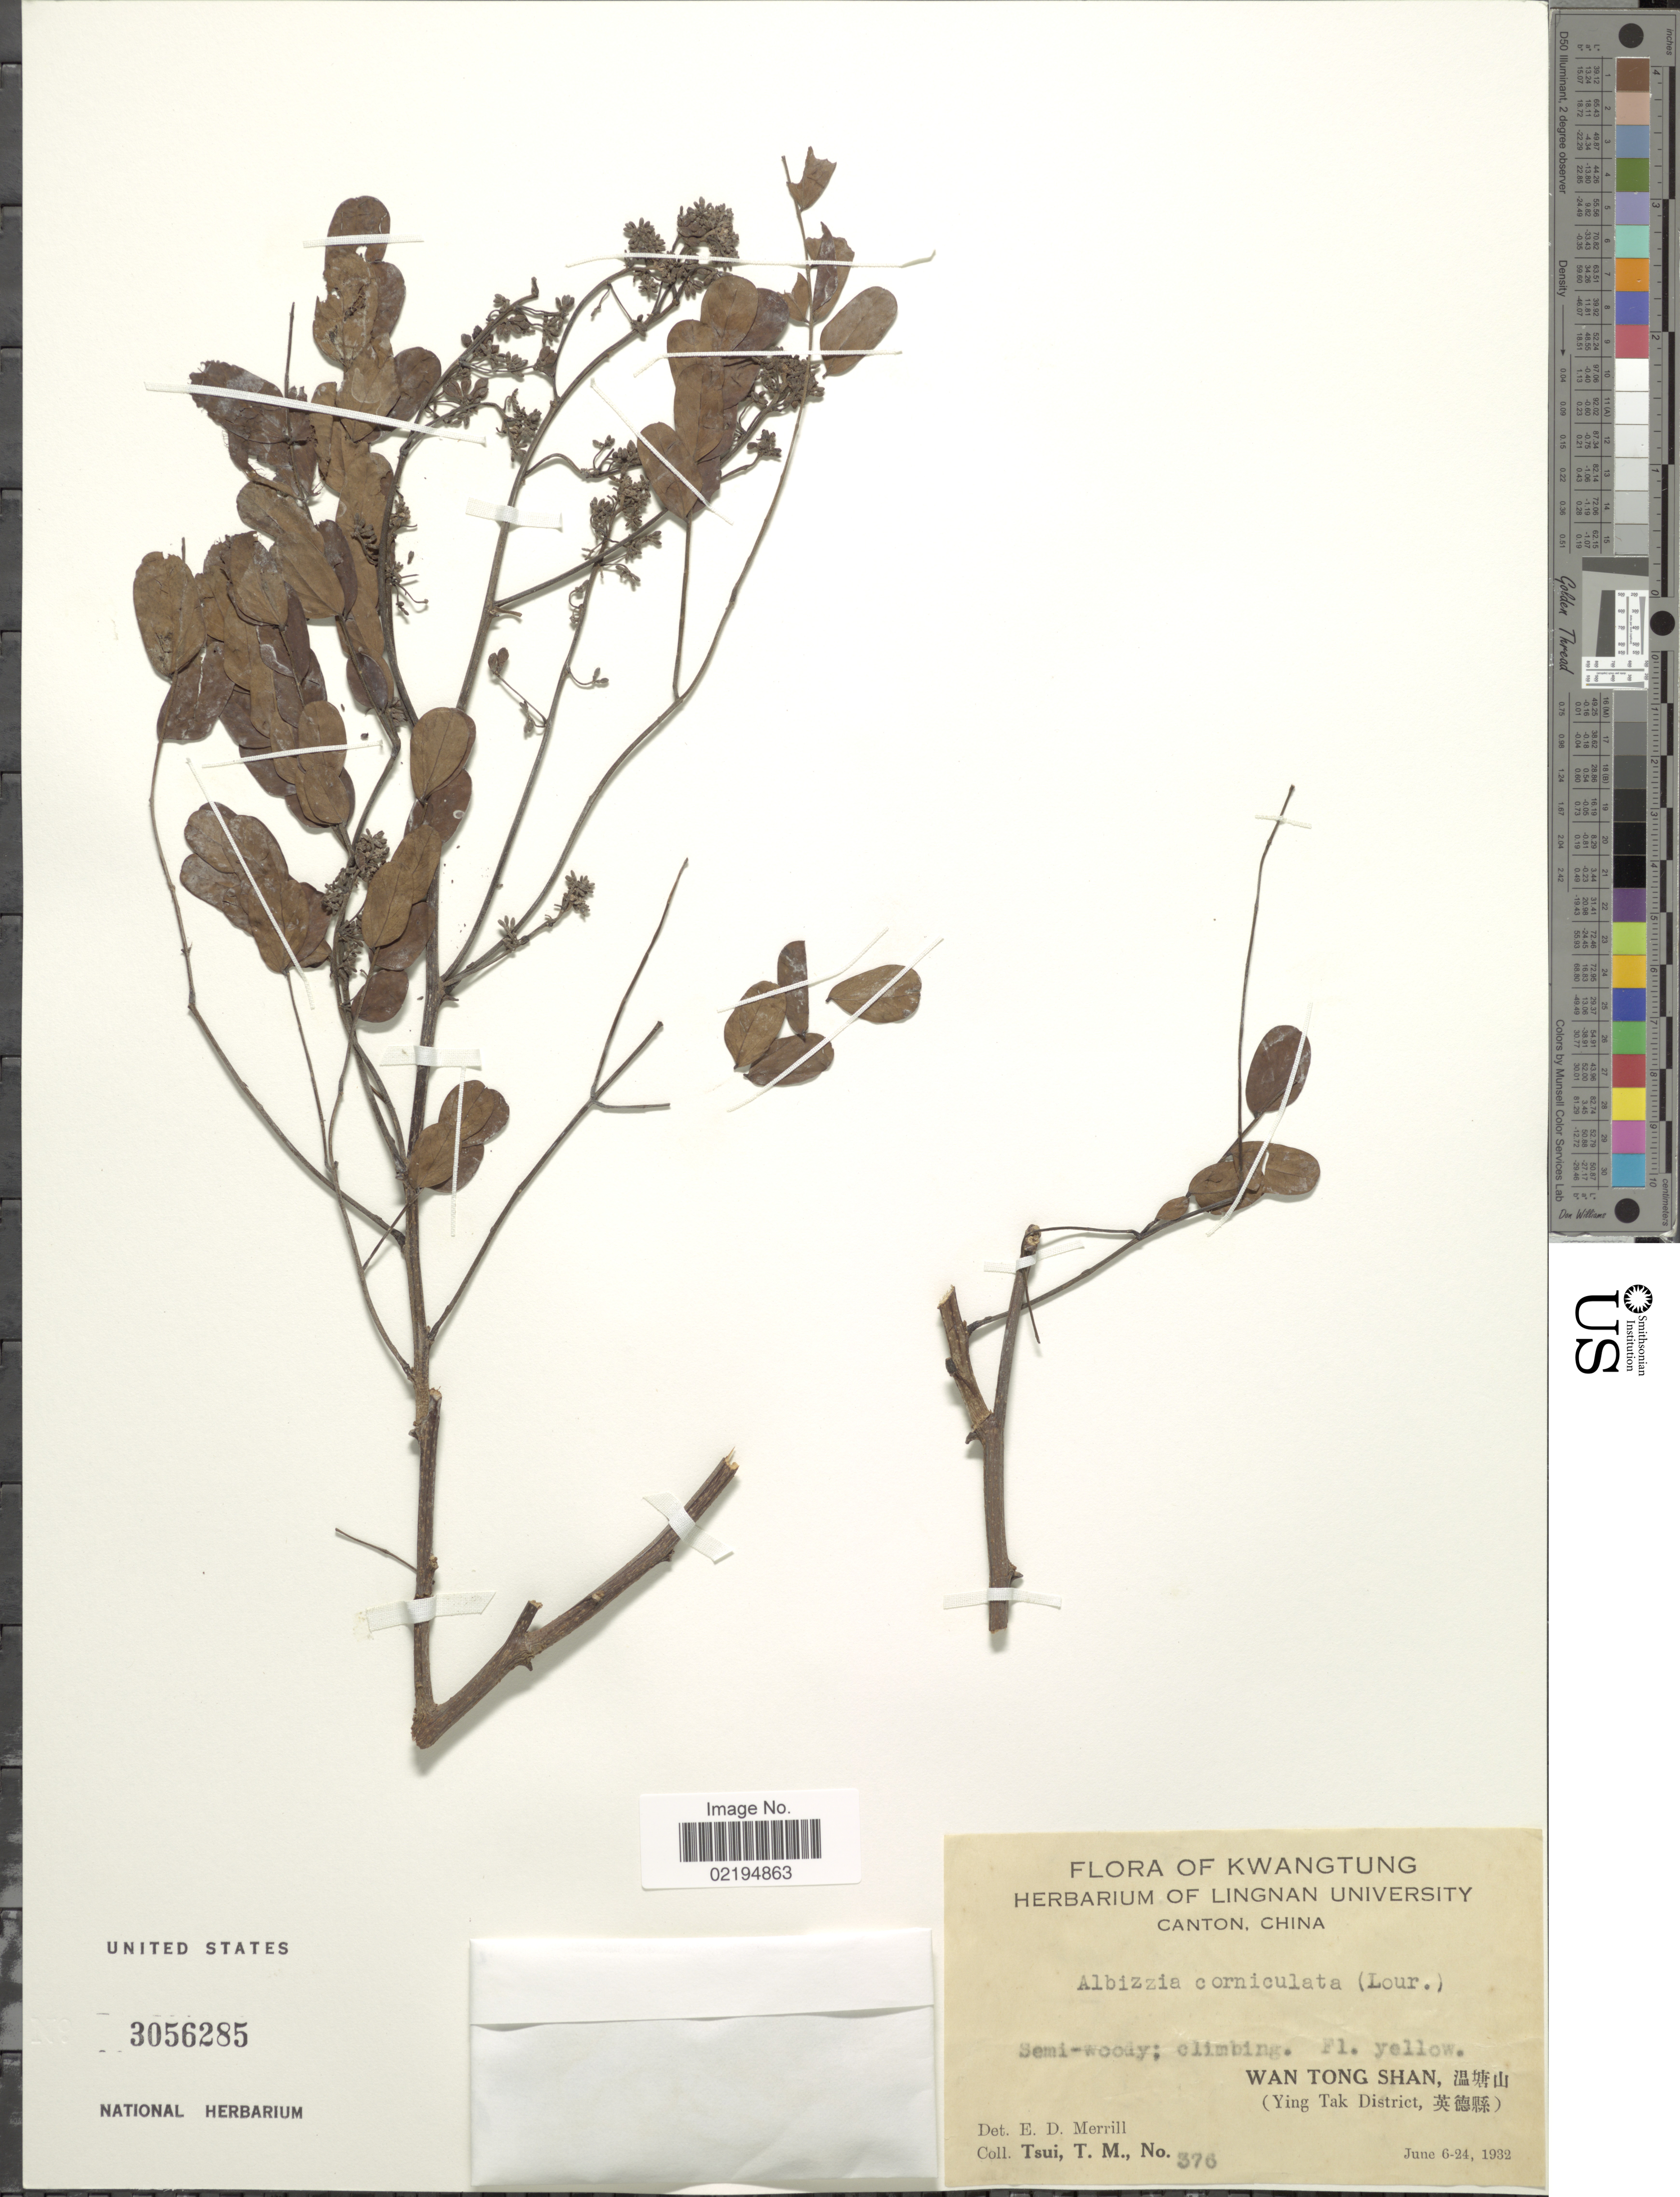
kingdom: Plantae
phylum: Tracheophyta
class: Magnoliopsida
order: Fabales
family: Fabaceae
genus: Albizia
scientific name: Albizia corniculata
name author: (Lour.) Druce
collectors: T. Tsui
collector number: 376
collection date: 1932-06-06/1932-06-24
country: China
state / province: Guangdong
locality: Kwangtung, Wan Tong Shan (Yin Tak District).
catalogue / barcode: US 3056285